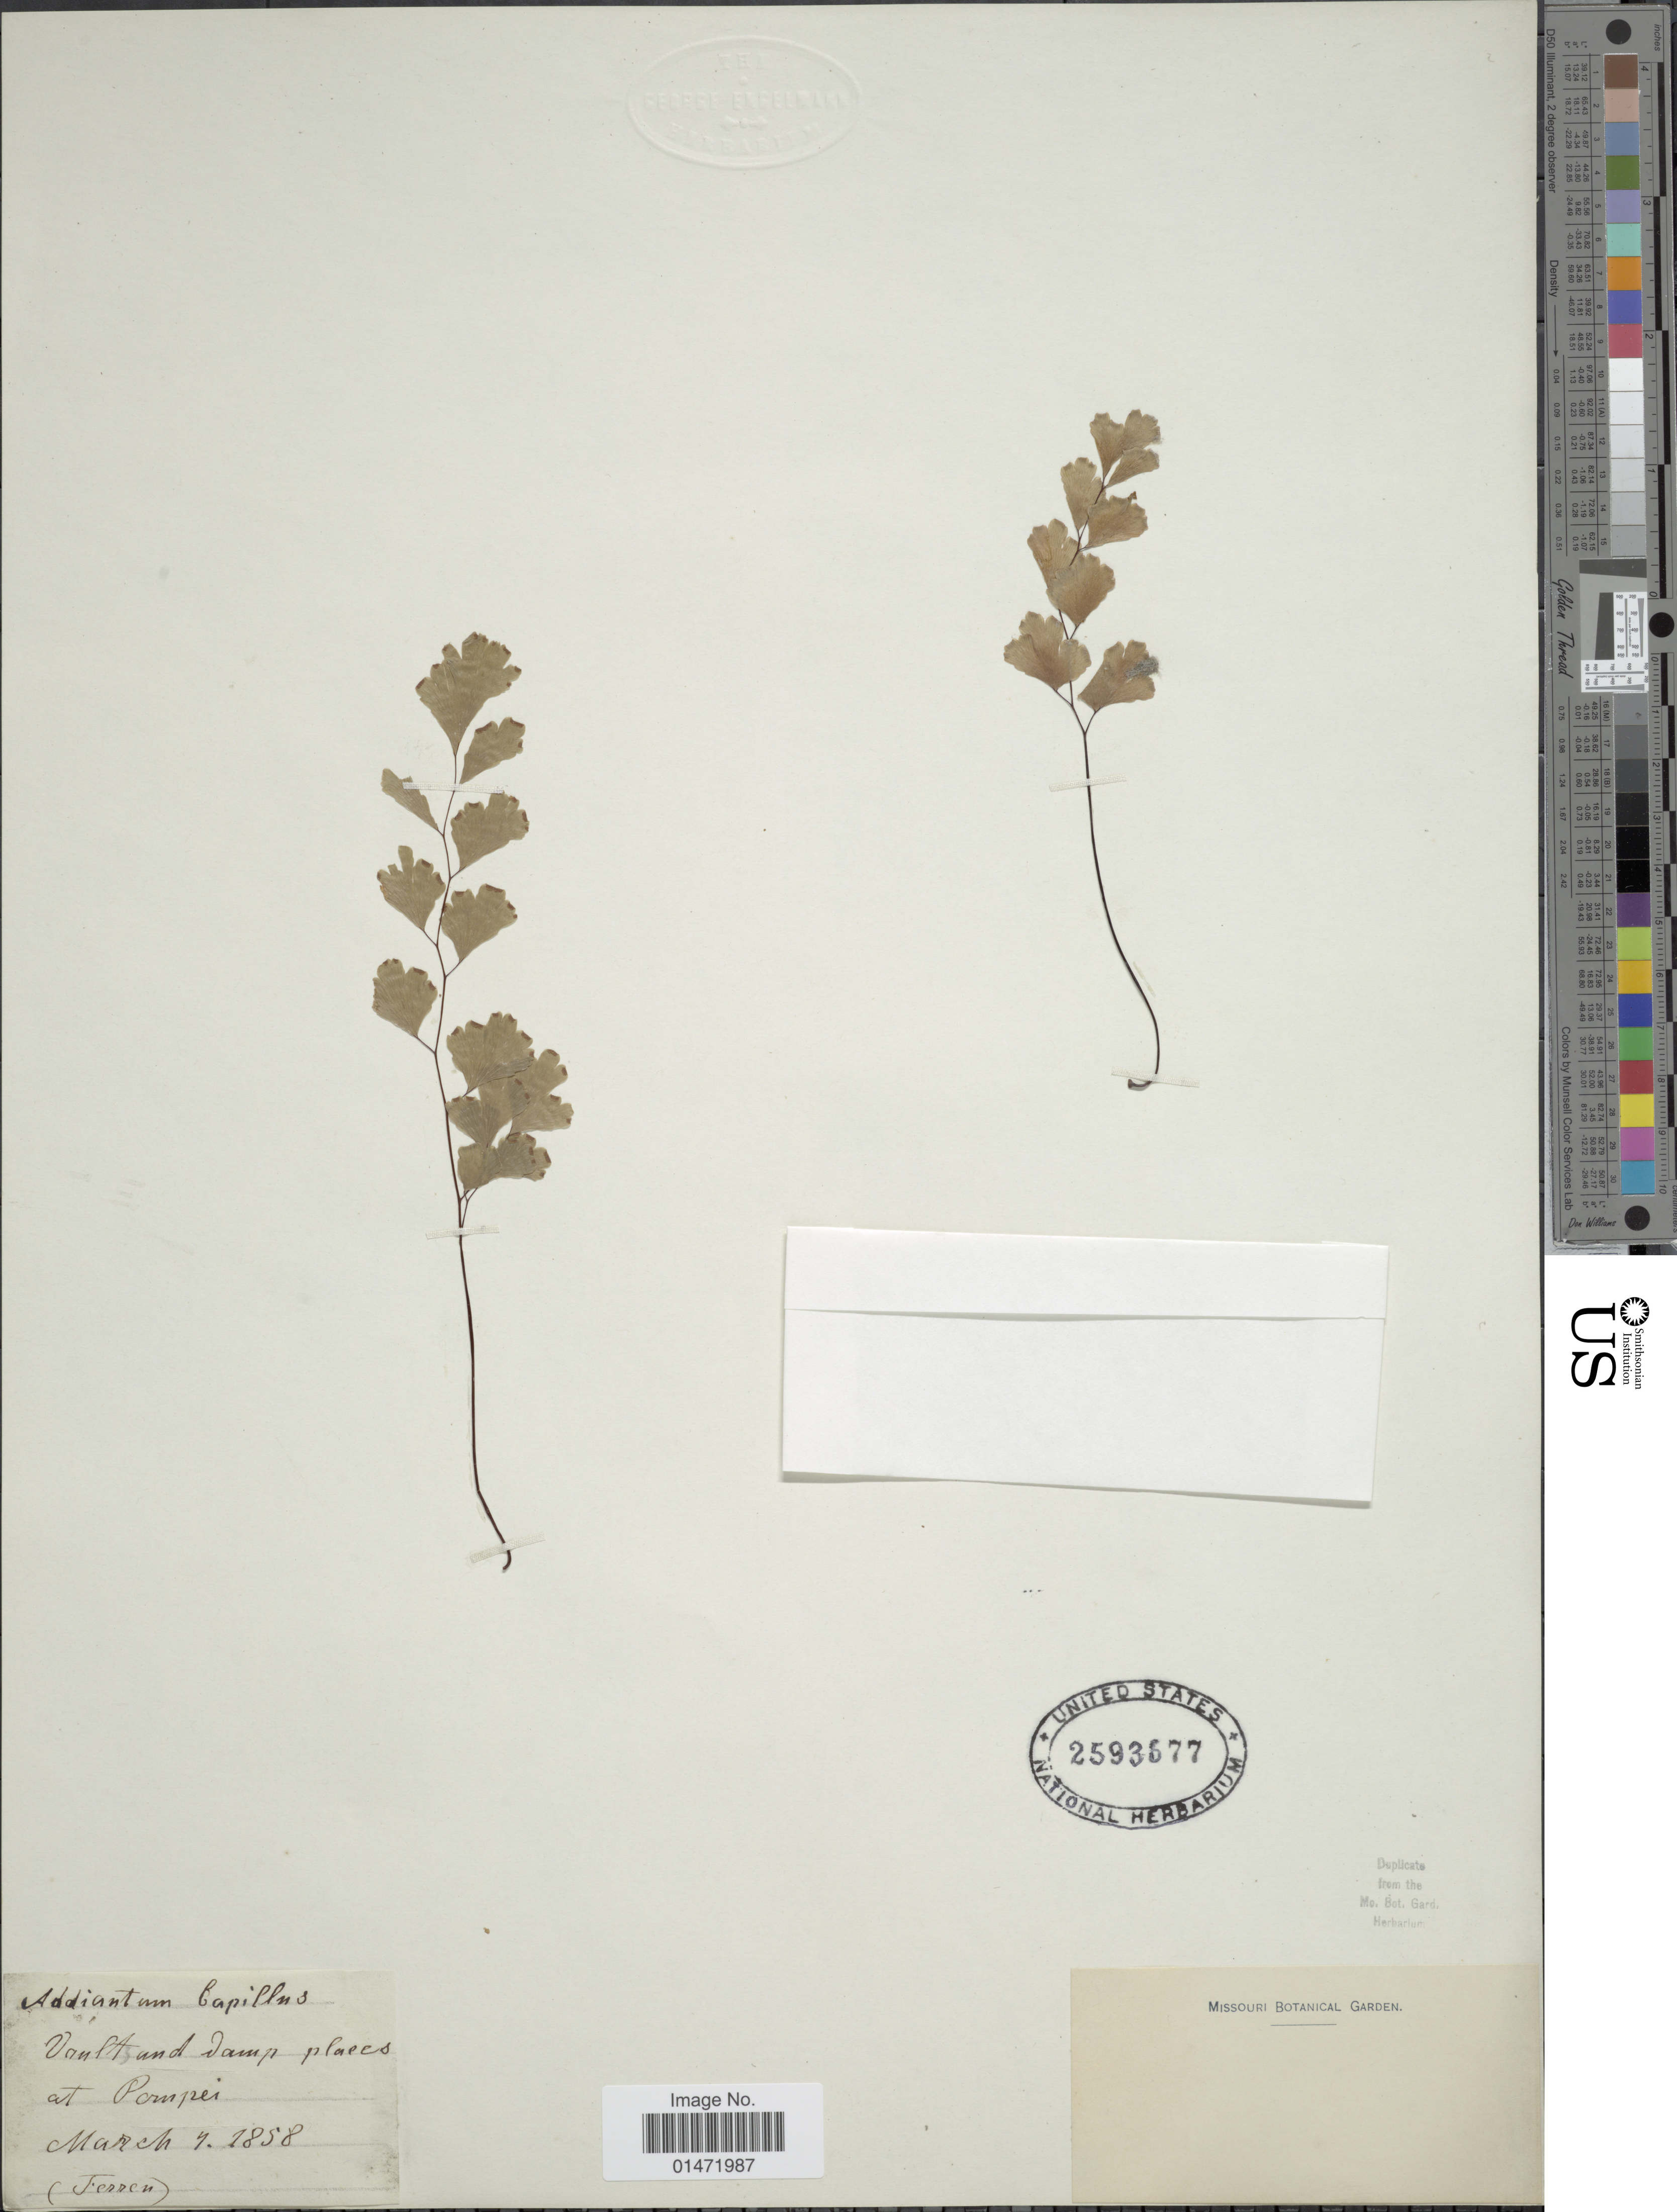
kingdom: Plantae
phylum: Tracheophyta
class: Polypodiopsida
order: Polypodiales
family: Pteridaceae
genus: Adiantum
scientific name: Adiantum capillus-veneris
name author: L.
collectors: C. Ferren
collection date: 1858-03-04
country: Italy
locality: Vanlt and damp places at Pompei [interpreted]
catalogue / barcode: US 2593677